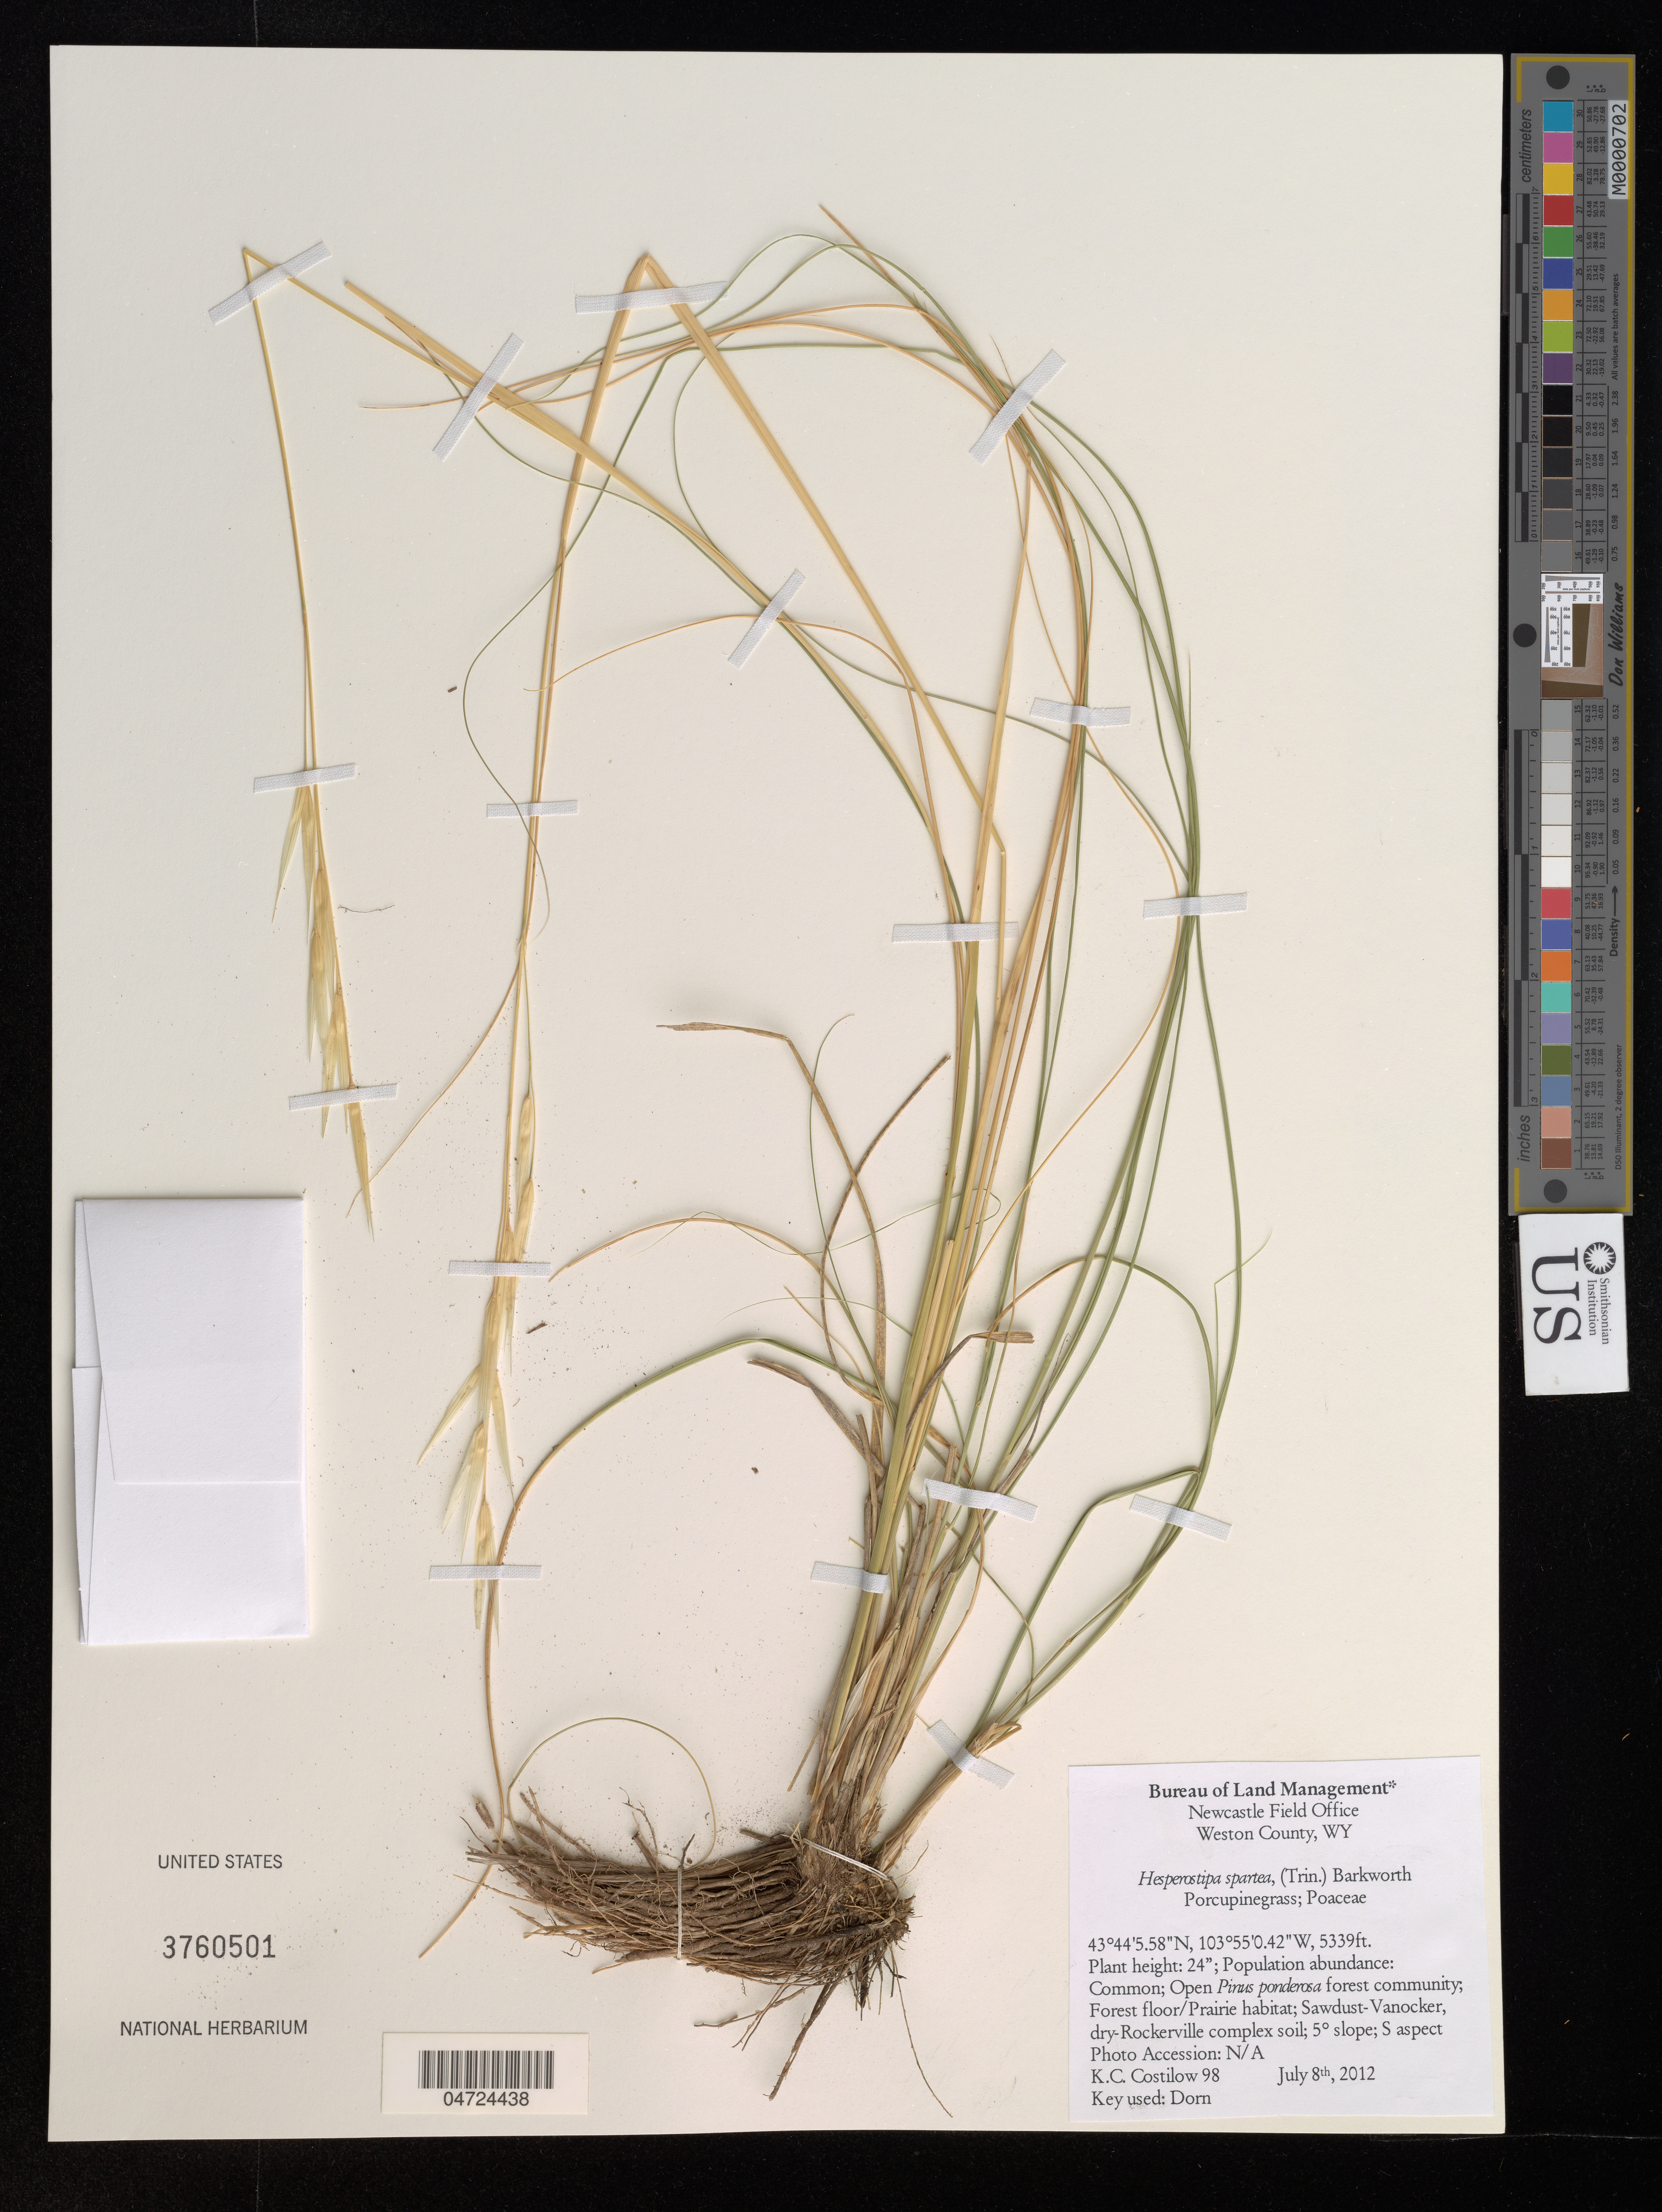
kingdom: Plantae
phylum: Tracheophyta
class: Liliopsida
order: Poales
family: Poaceae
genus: Hesperostipa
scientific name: Hesperostipa spartea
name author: (Trin.) Barkworth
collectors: K. Costilow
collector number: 98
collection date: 2012-07-08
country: United States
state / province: Wyoming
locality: Weston County.?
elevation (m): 1627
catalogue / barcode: US 3760501